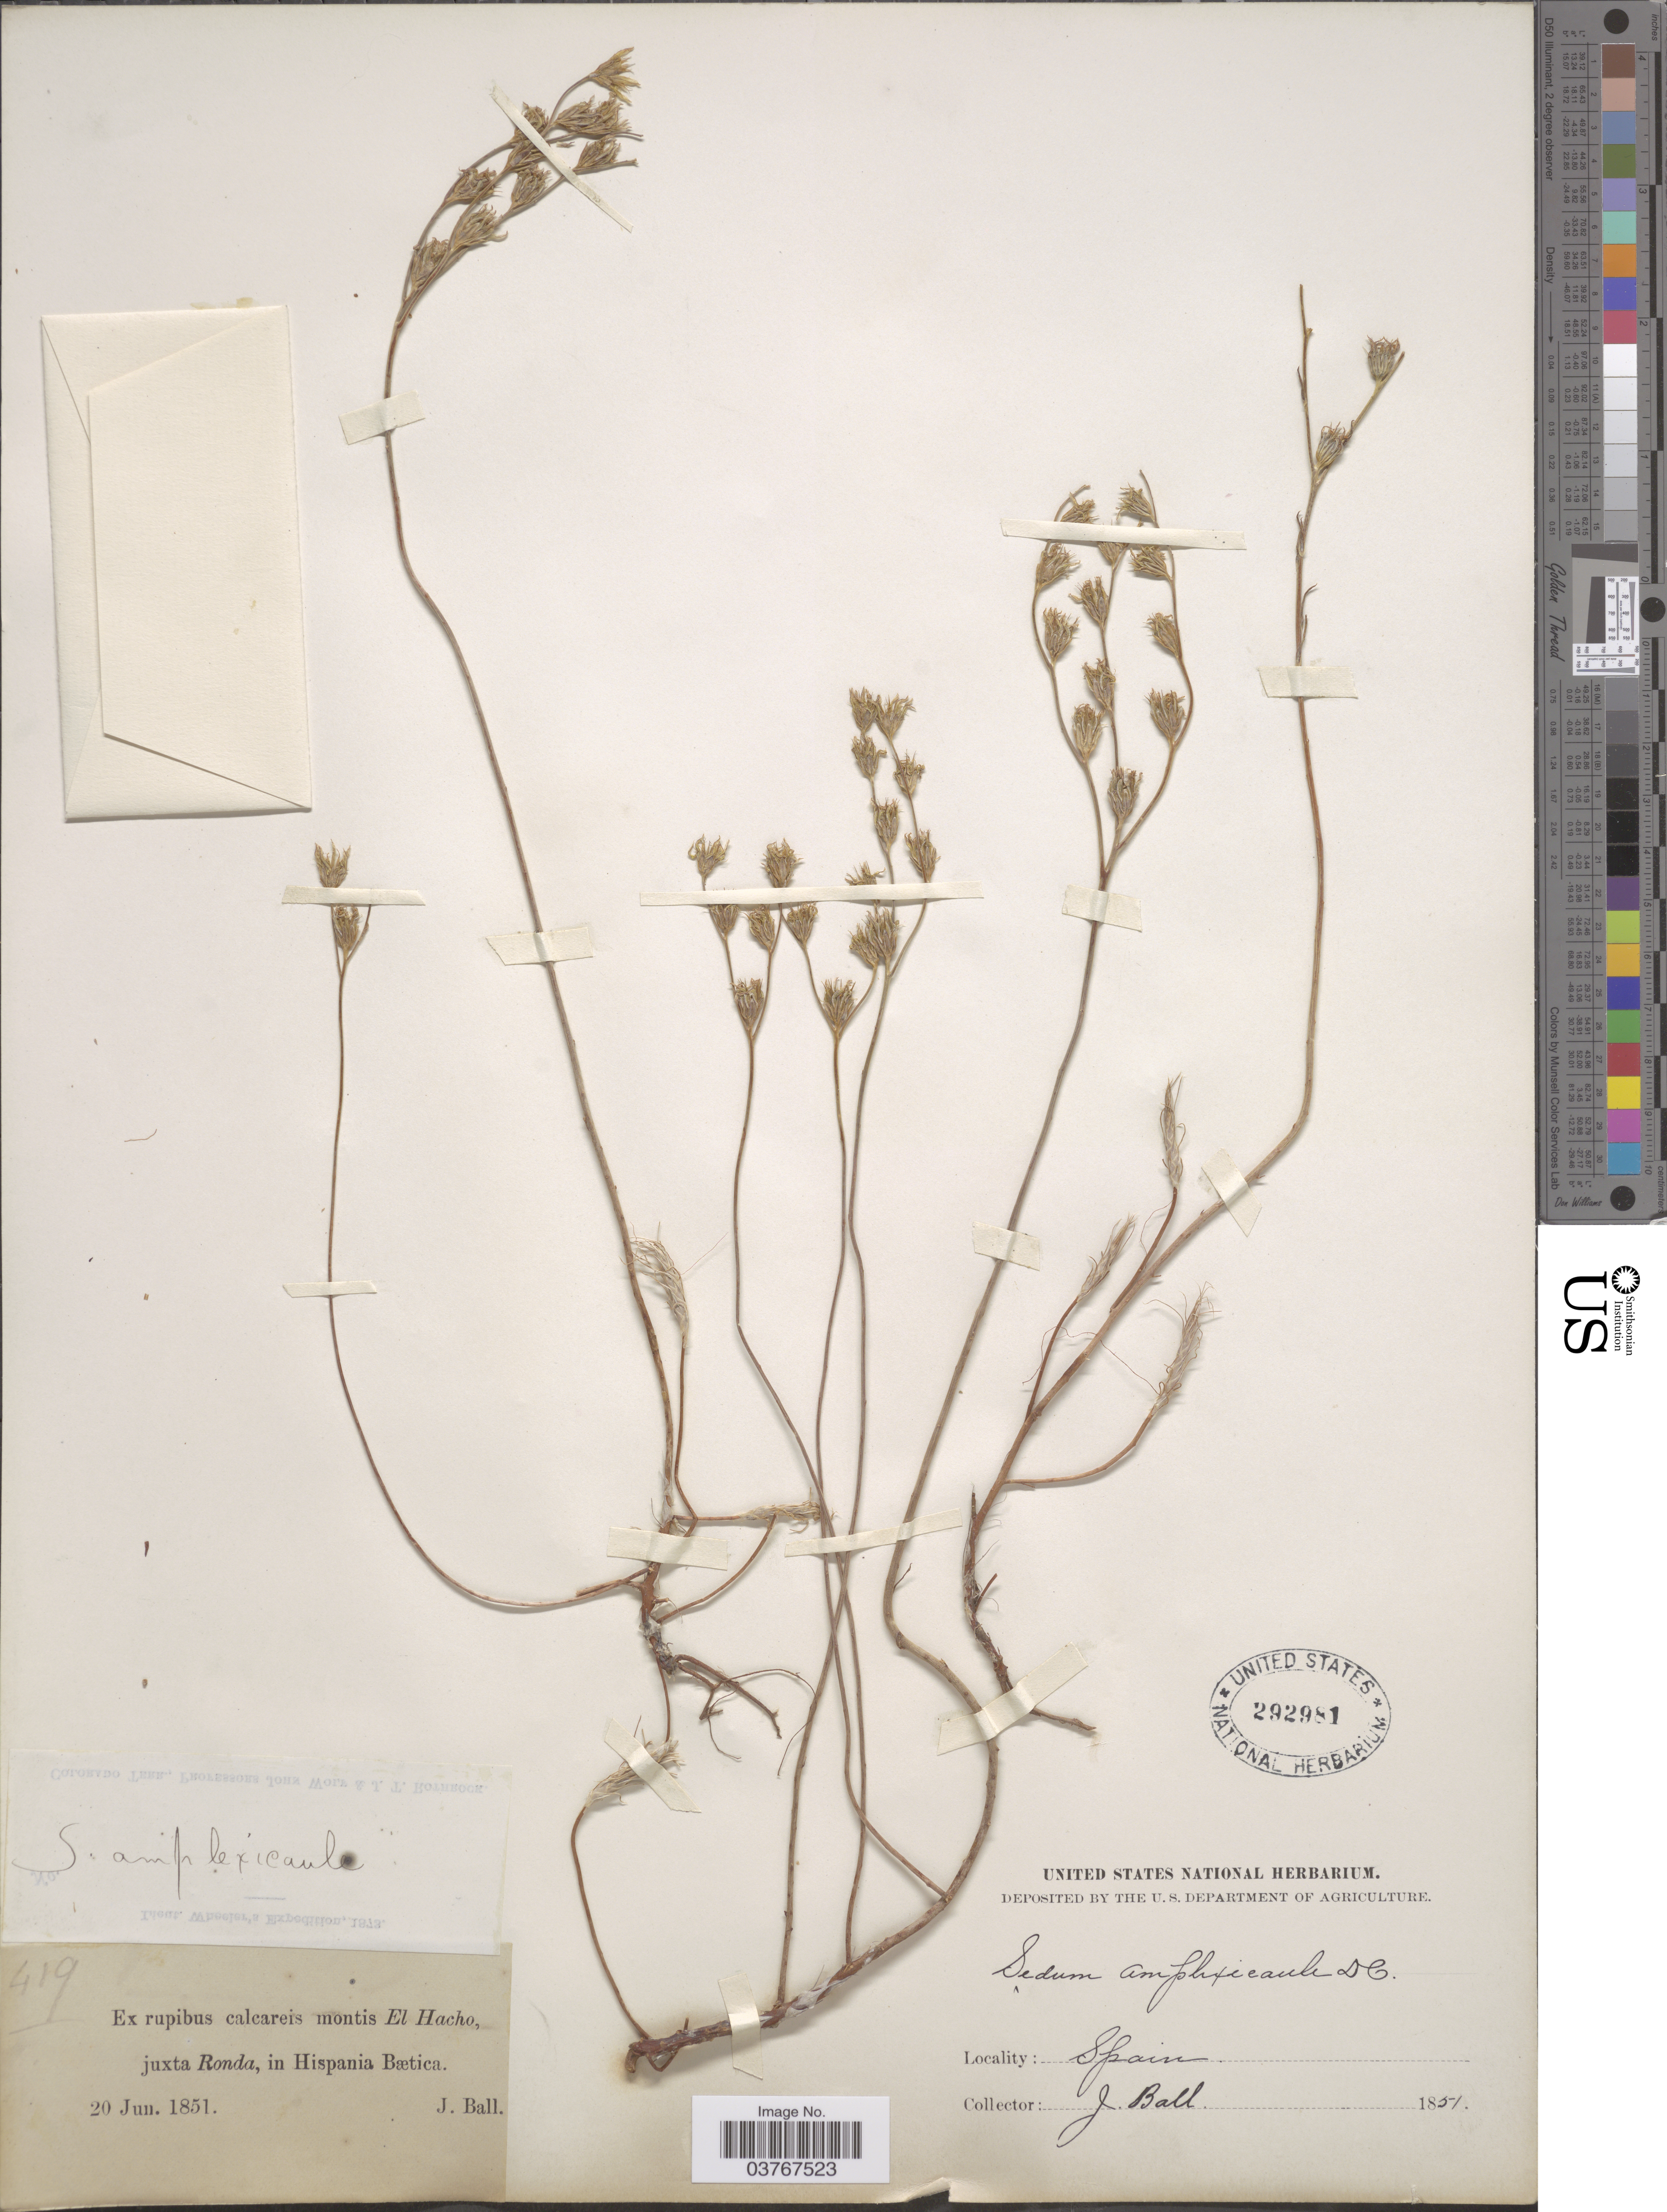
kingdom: Plantae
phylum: Tracheophyta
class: Magnoliopsida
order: Saxifragales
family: Crassulaceae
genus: Sedum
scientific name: Sedum amplexicaule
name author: DC.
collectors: J. Ball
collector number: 419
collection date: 1851-06-20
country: Spain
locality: Ex rupibus calcareis montis El Hacho, juxta Ronda, in Hispania Bætica.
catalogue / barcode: US 292981